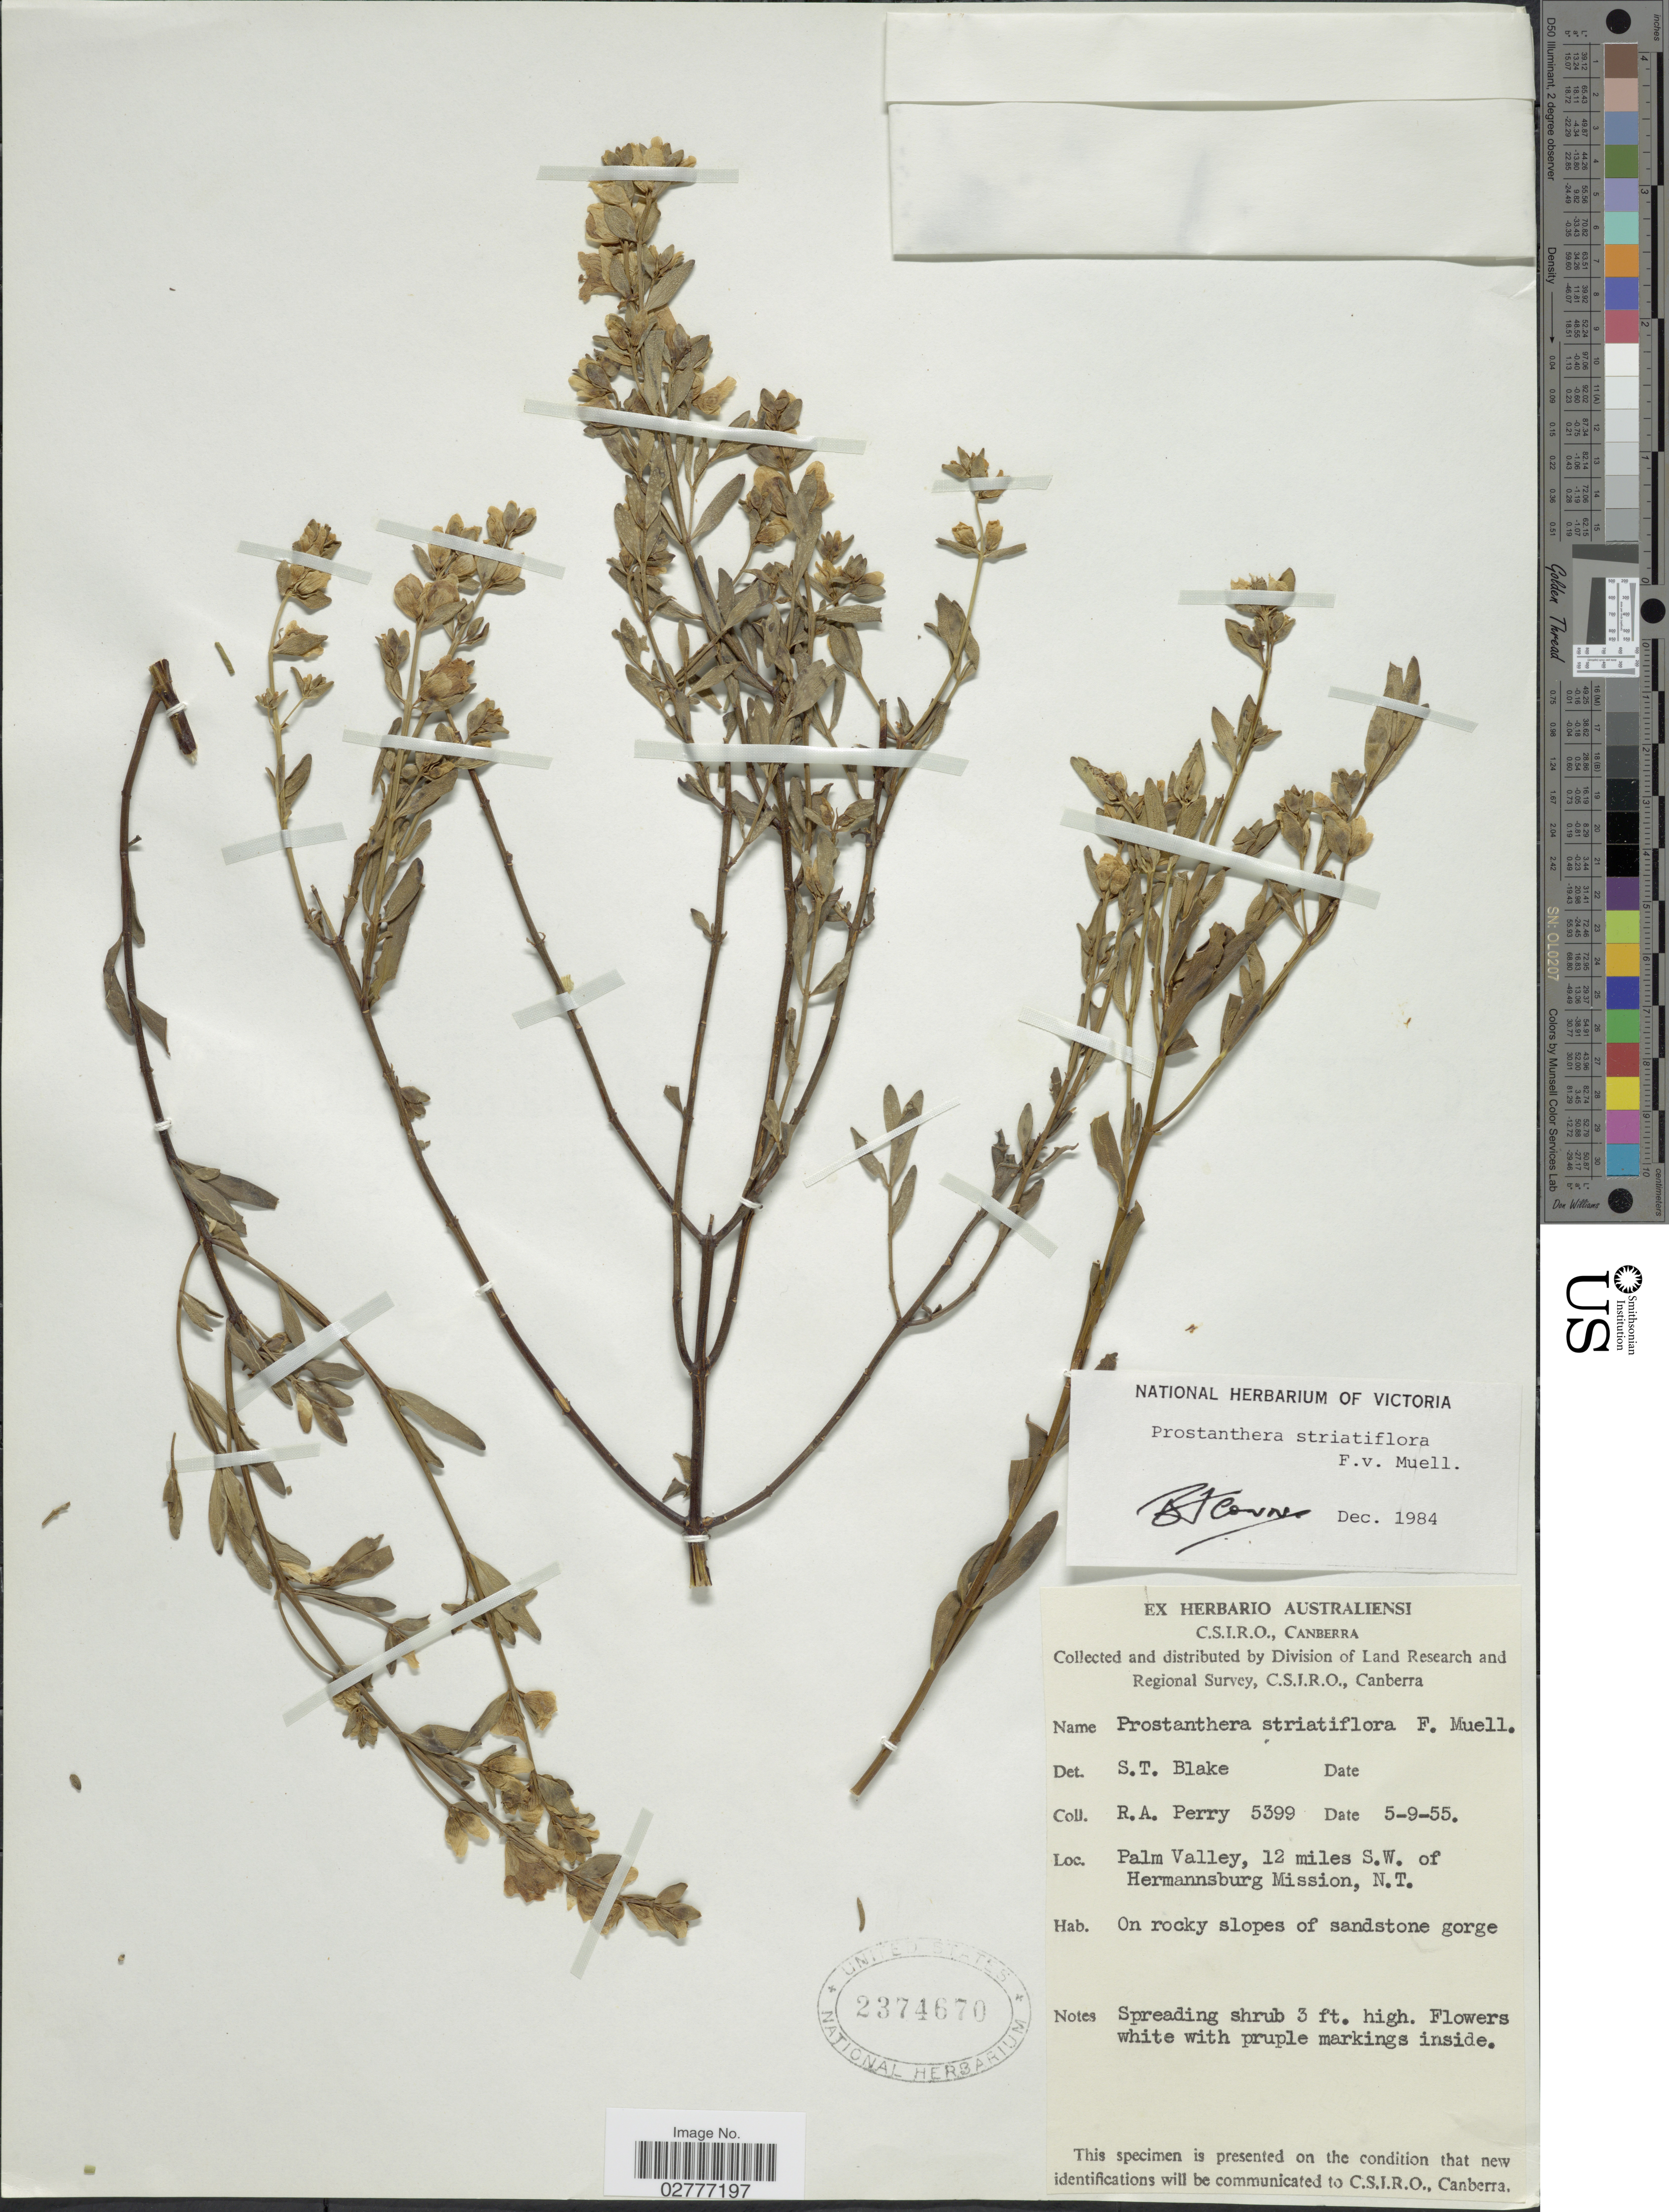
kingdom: Plantae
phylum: Tracheophyta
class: Magnoliopsida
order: Lamiales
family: Lamiaceae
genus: Prostanthera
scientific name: Prostanthera striatiflora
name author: F. Muell.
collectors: Perry, R. A.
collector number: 5399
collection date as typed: Transcribed d/m/y: 5/9/55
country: Australia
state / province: Northern Territory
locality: Palm Valley, 12 miles S.W. of Hermannsburg Mission, N.T.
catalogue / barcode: US 2374670